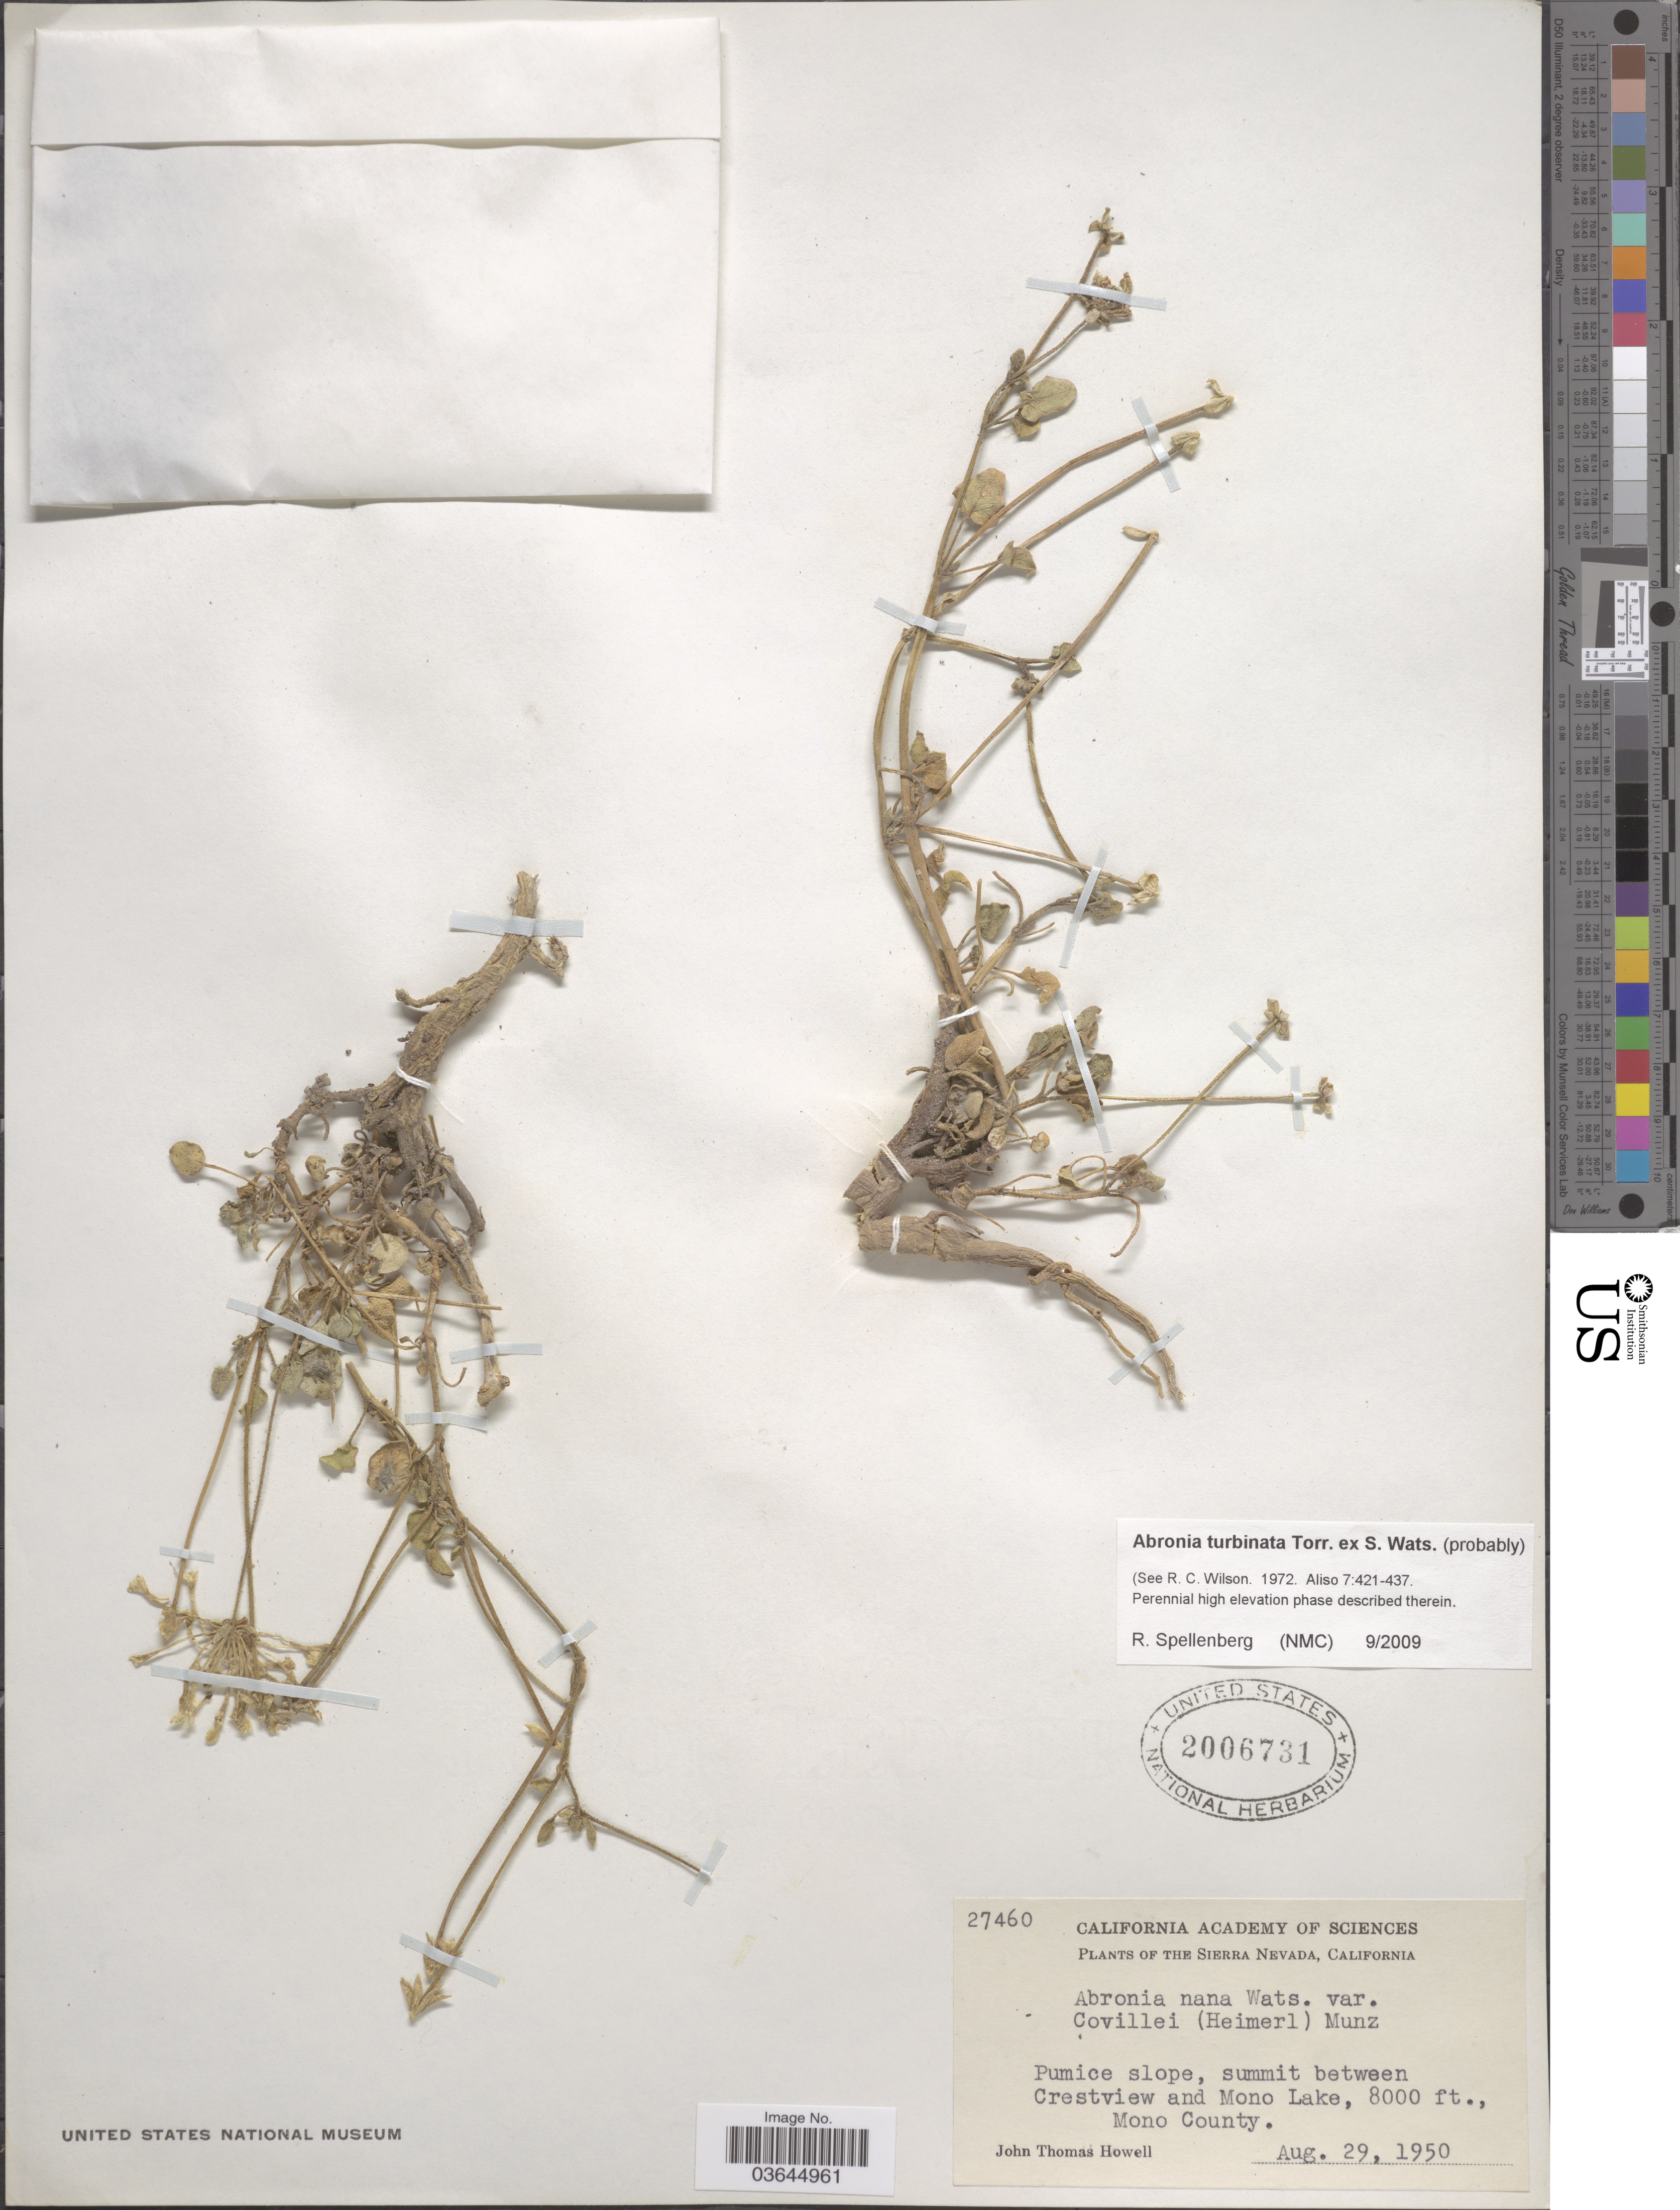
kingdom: Plantae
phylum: Tracheophyta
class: Magnoliopsida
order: Caryophyllales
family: Nyctaginaceae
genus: Abronia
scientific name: Abronia turbinata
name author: Torr. ex S. Watson in C. King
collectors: J. T. Howell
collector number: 27460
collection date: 1950-08-29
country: United States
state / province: California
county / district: Mono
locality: Sierra Nevada. Pumice slope, summit between Crestview and Mono Lake, Mono County.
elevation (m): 2438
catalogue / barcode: US 2006731